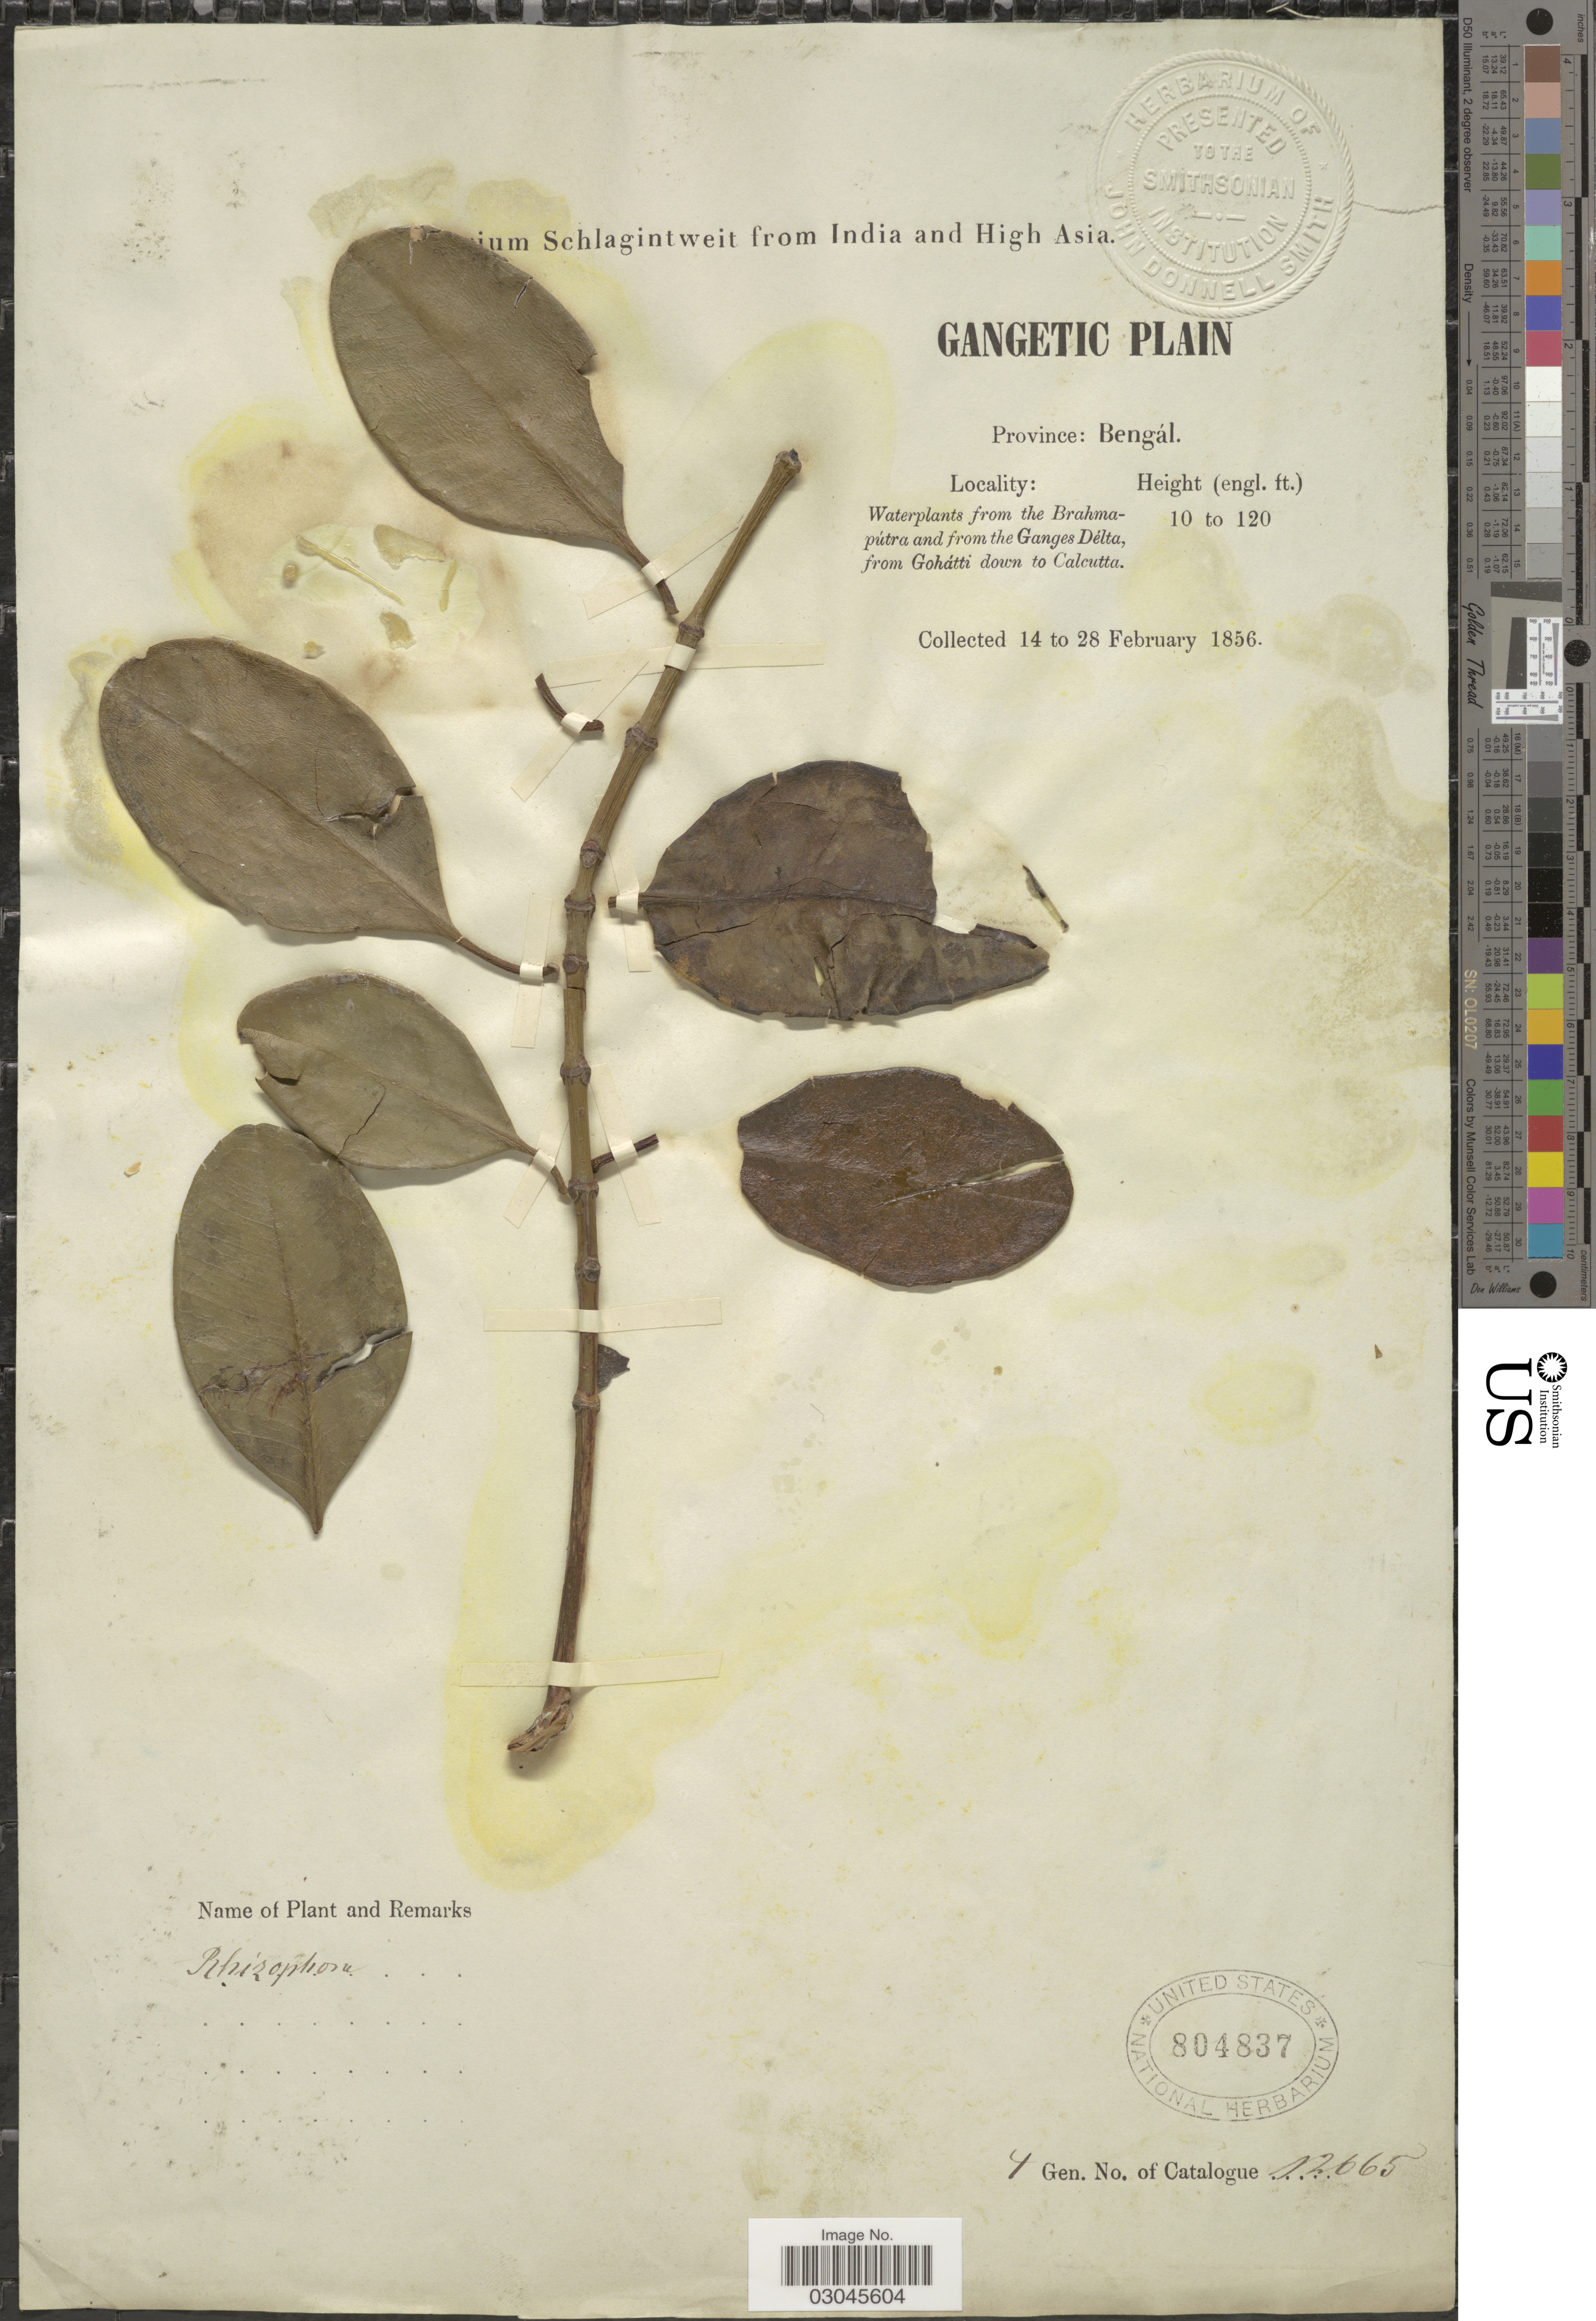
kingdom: Plantae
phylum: Tracheophyta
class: Magnoliopsida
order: Malpighiales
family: Rhizophoraceae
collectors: ex herb. Schlagintweit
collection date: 1856-02-14/1856-02-28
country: India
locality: Gangetic Plain. Province: Bengál. Waterplants from the Brahmapútra and from the Ganges Délta, from Gohátti down to Calcutta.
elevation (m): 3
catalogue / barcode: US 804837